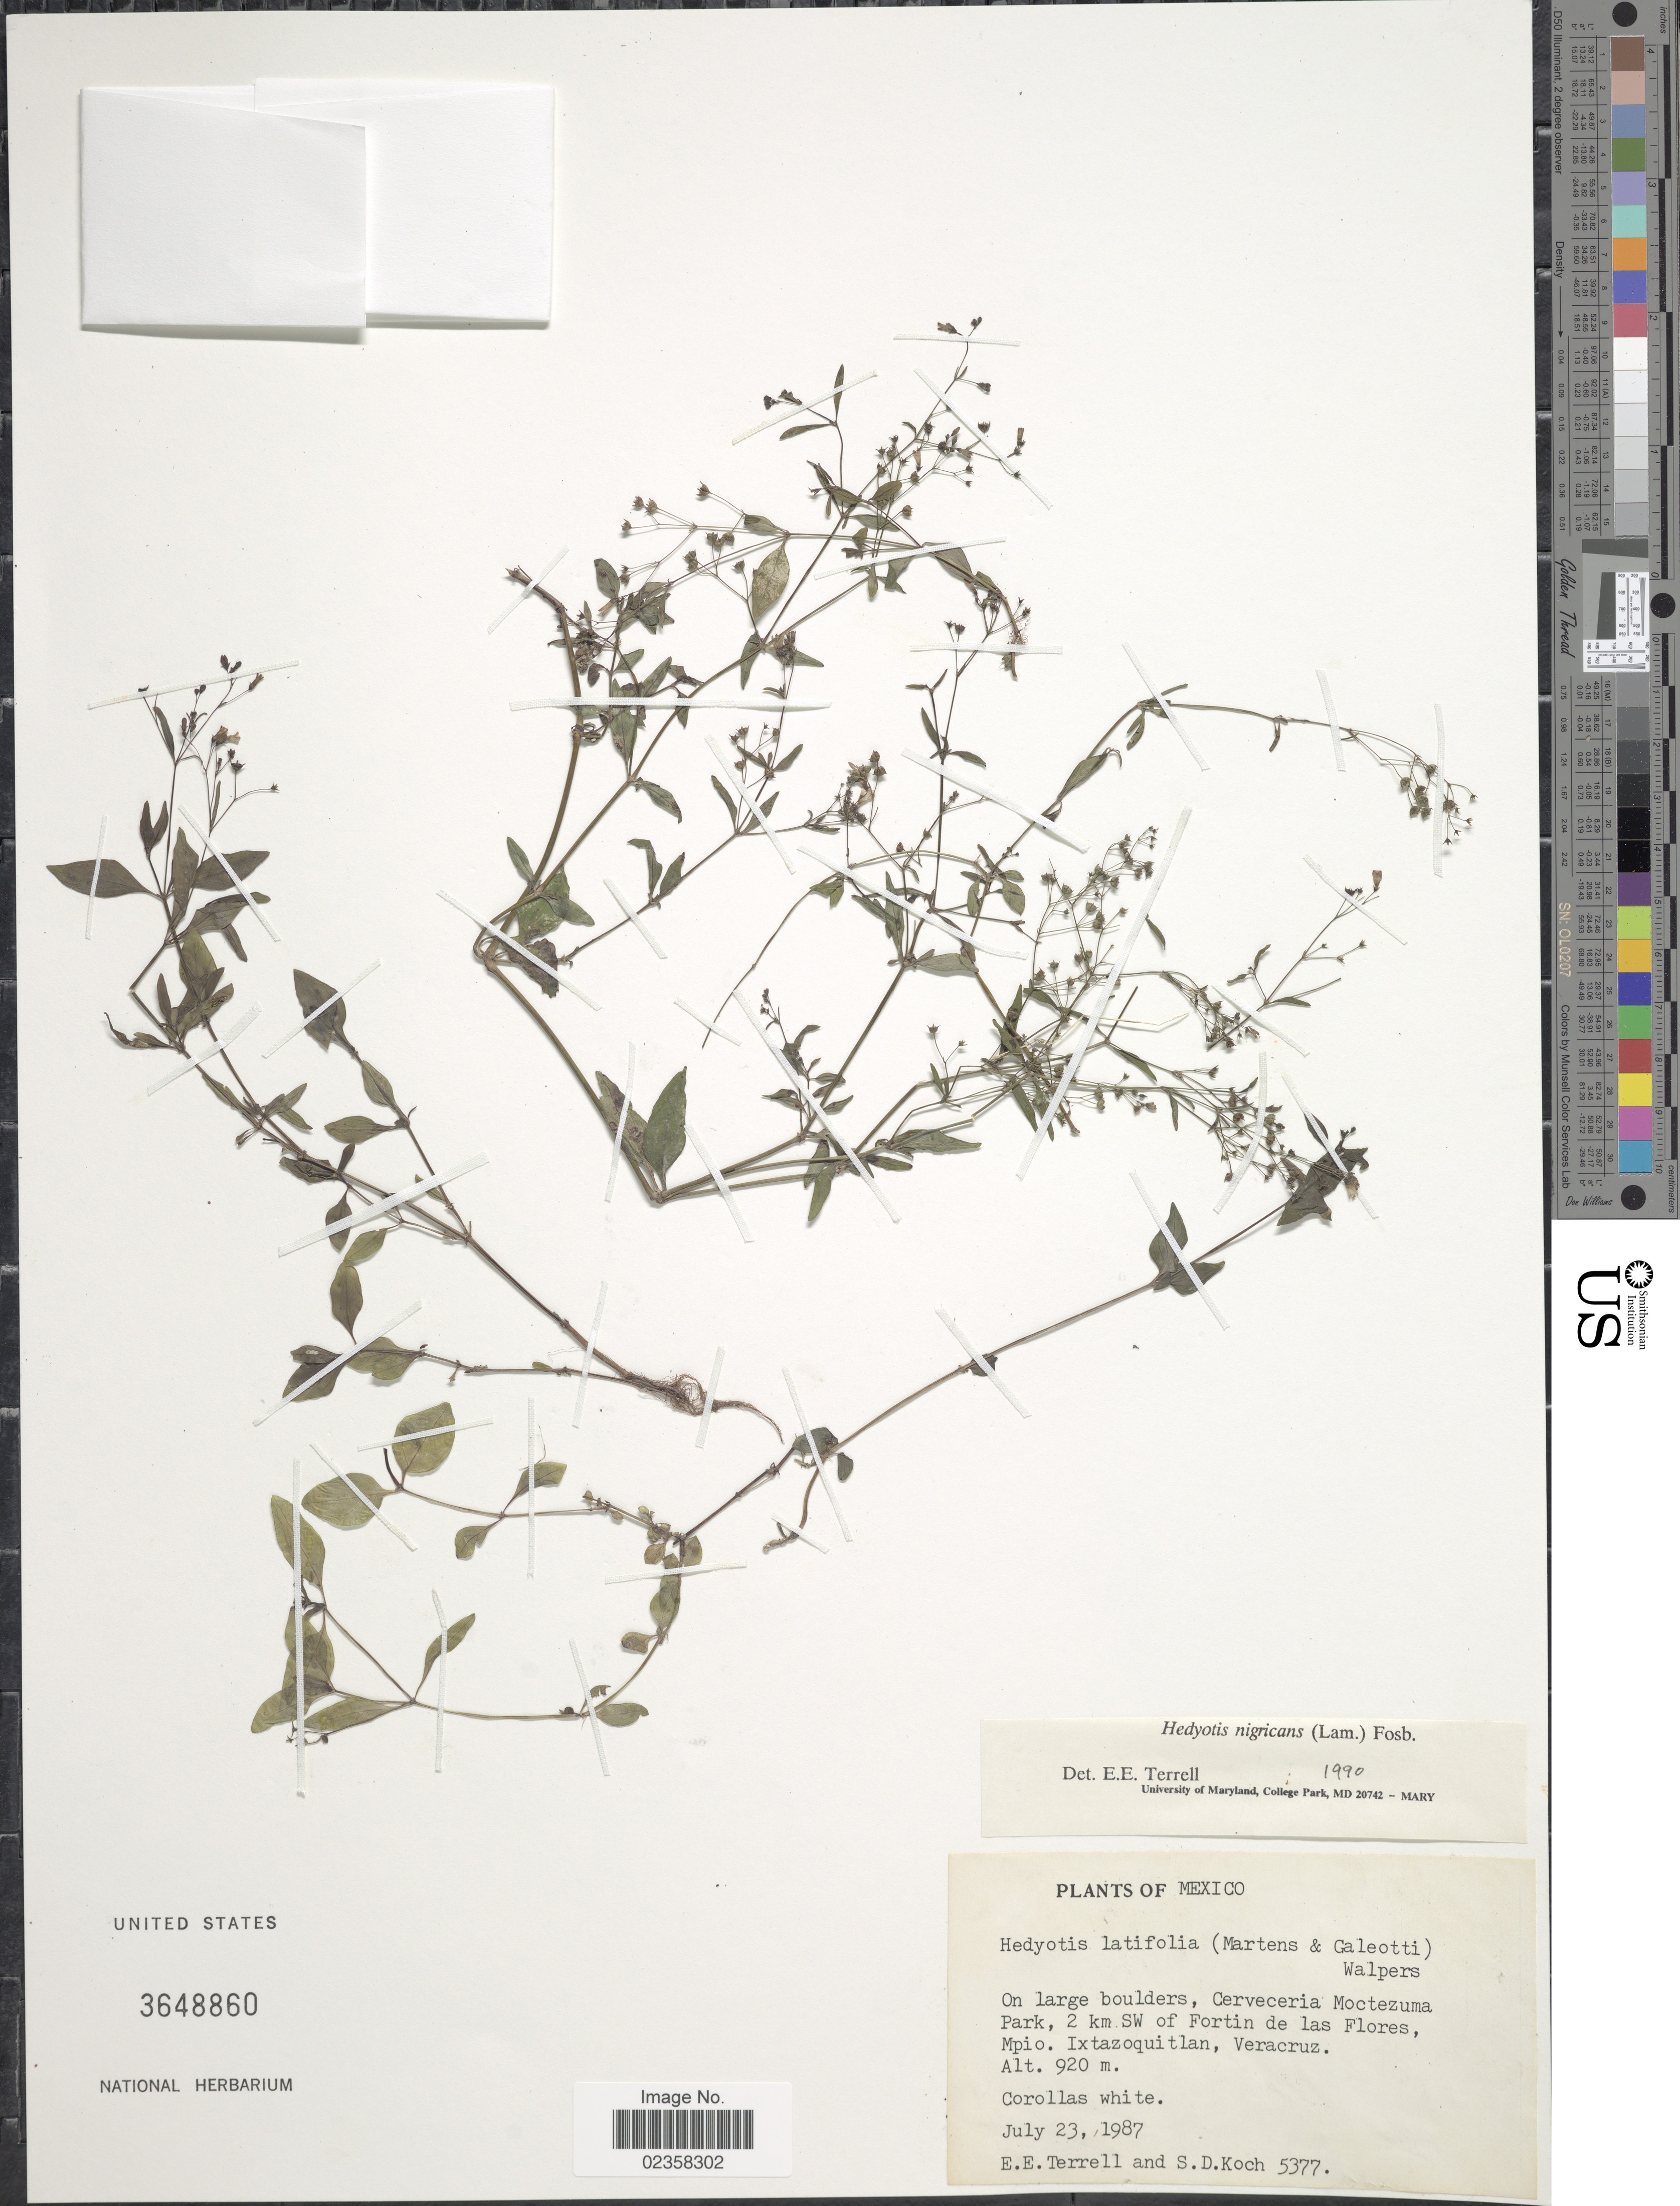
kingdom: Plantae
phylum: Tracheophyta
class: Magnoliopsida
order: Gentianales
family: Rubiaceae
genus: Mexotis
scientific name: Mexotis latifolia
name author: (M. Martens & Galeotti) Terrell & H. Rob.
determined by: Florentin, Mariela Nunez, (CTES), Instituto de Botanica del Nordeste (ARGENTINA)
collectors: E. E. Terrell & S. D. Koch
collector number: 5377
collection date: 1987-07-23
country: Mexico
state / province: Veracruz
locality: On large boulders, Cerveceria Moctezuma Park, 2 km SW of Fortin de las Flores, Mpio. Ixtazoquitlan, Veracruz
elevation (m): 920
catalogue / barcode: US 3648860